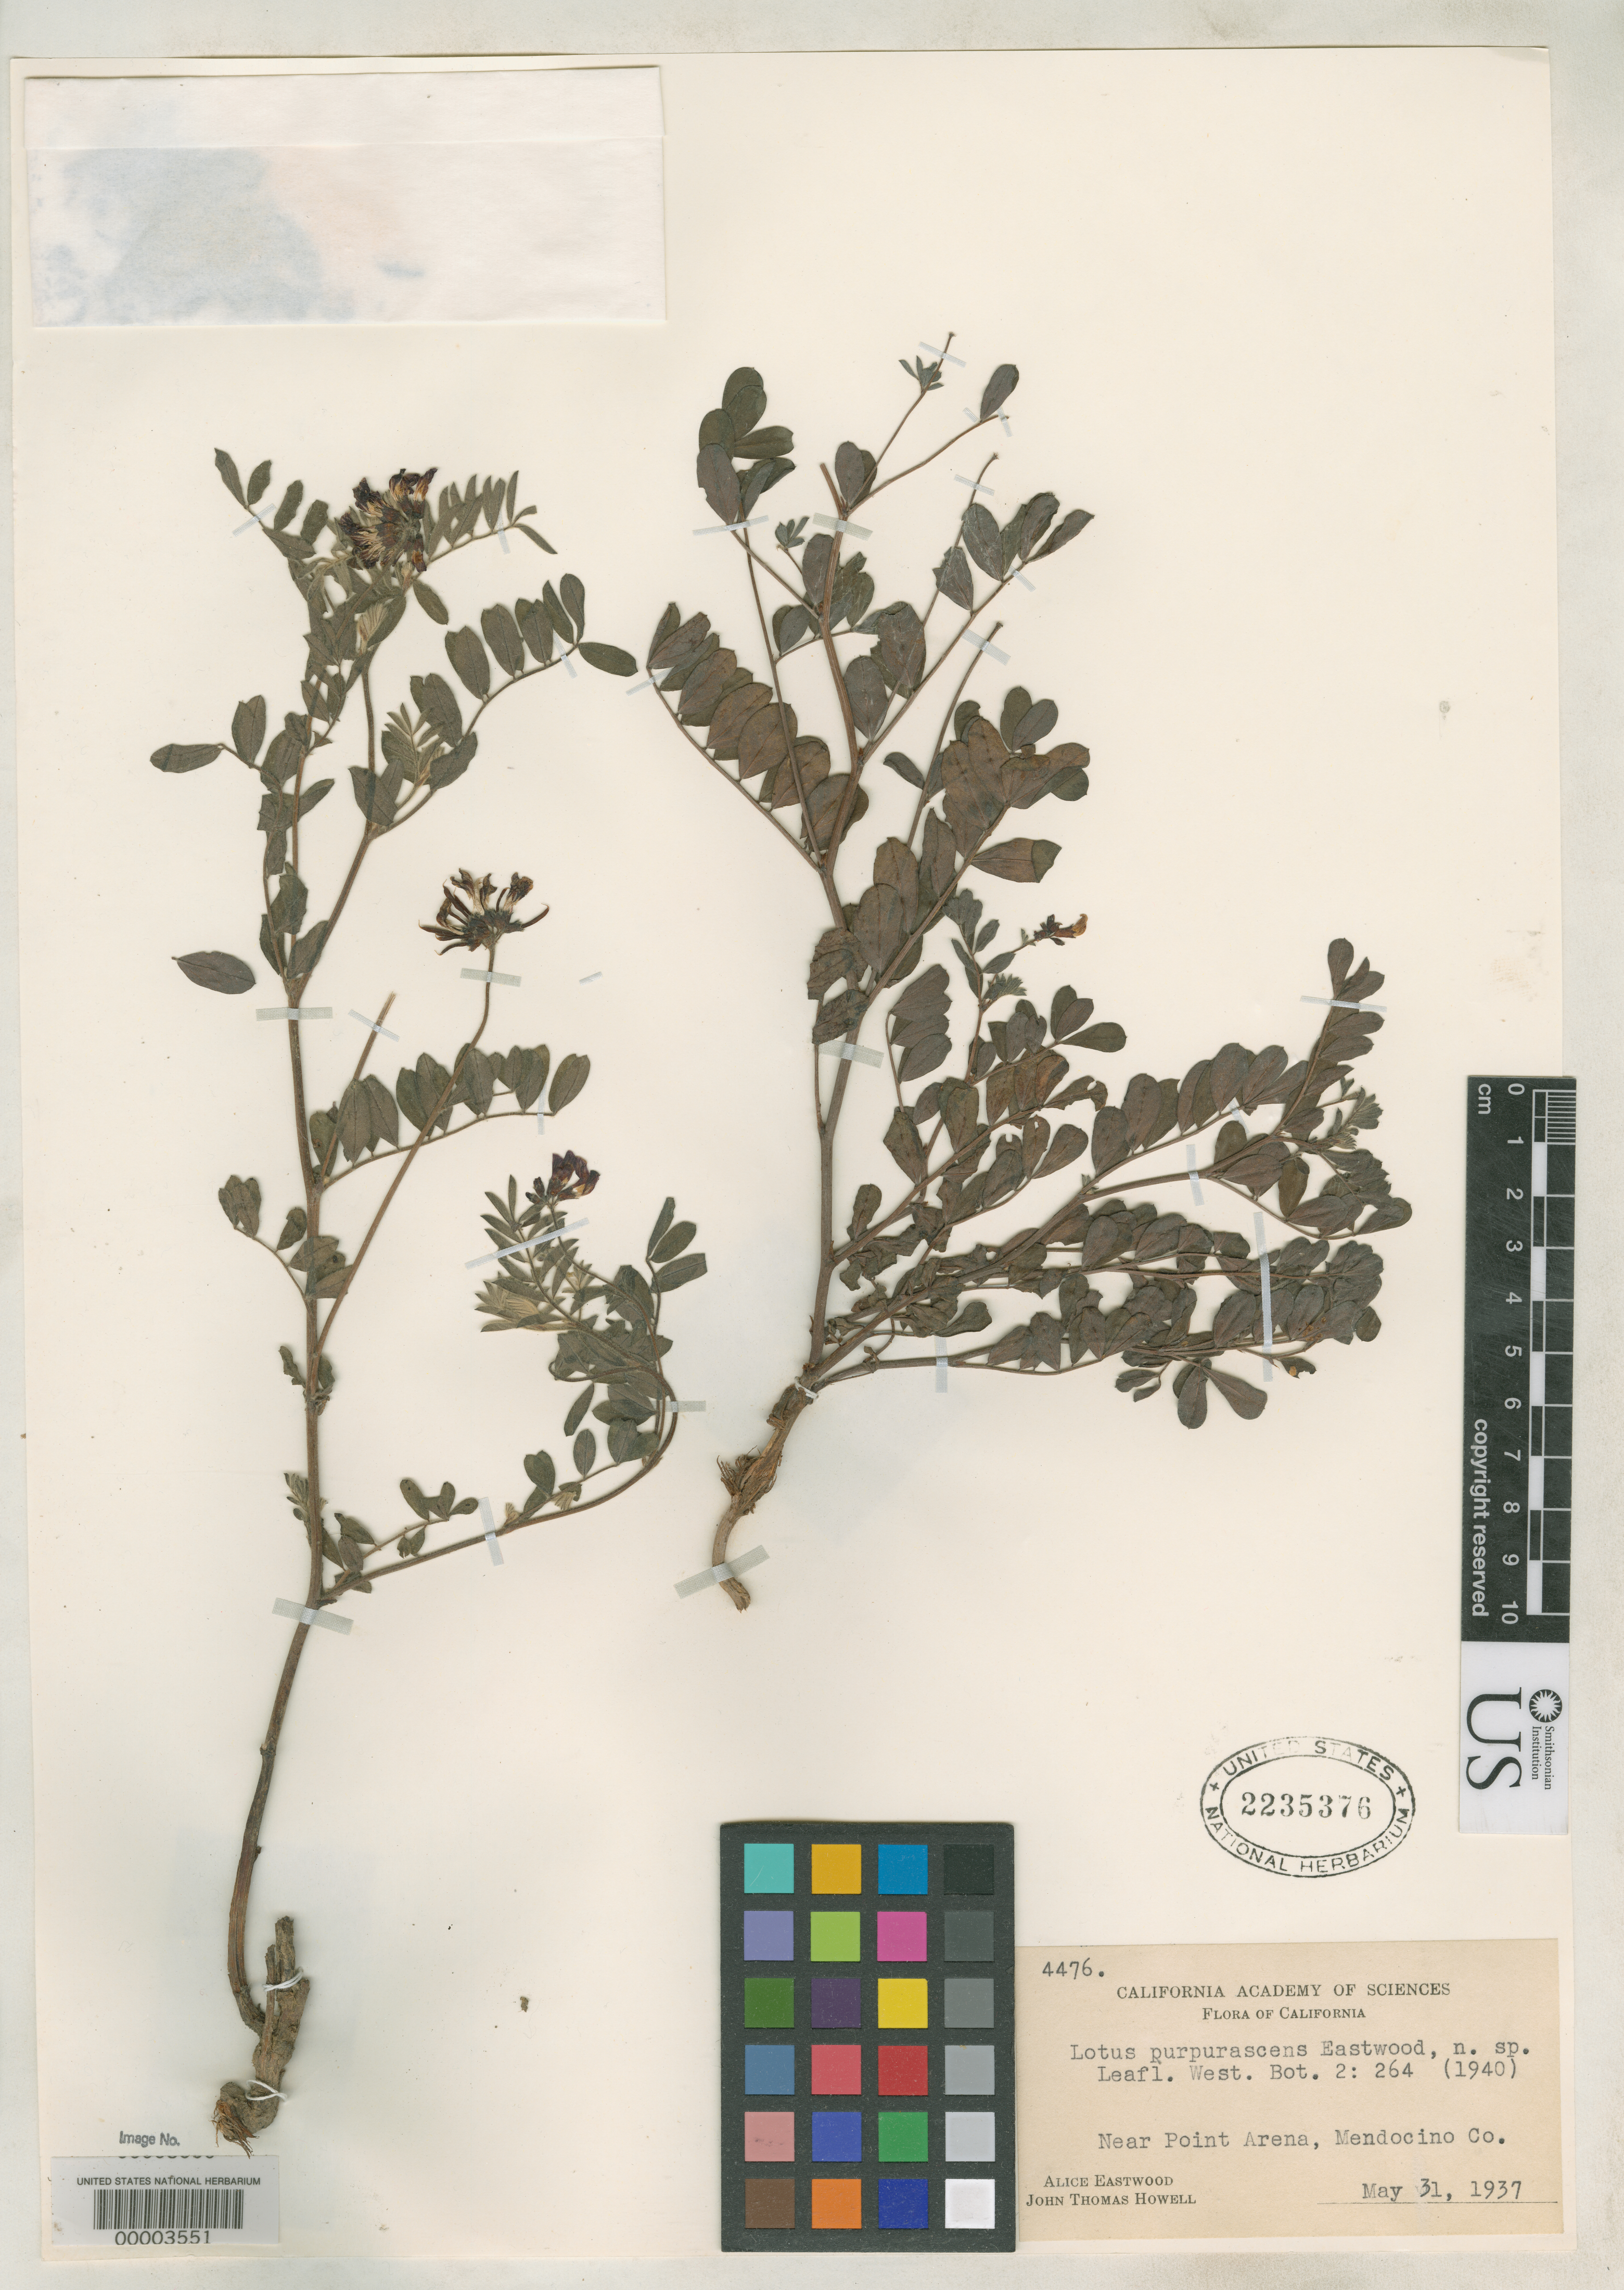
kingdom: Plantae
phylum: Tracheophyta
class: Magnoliopsida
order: Fabales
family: Fabaceae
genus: Lotus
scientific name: Lotus purpurascens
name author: Eastw.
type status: Isotype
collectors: A. Eastwood & J. T. Howell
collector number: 4476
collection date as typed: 31 May 1937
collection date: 1937-05-31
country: United States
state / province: California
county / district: Mendocino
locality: Near Point Arena.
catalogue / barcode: US 2235376